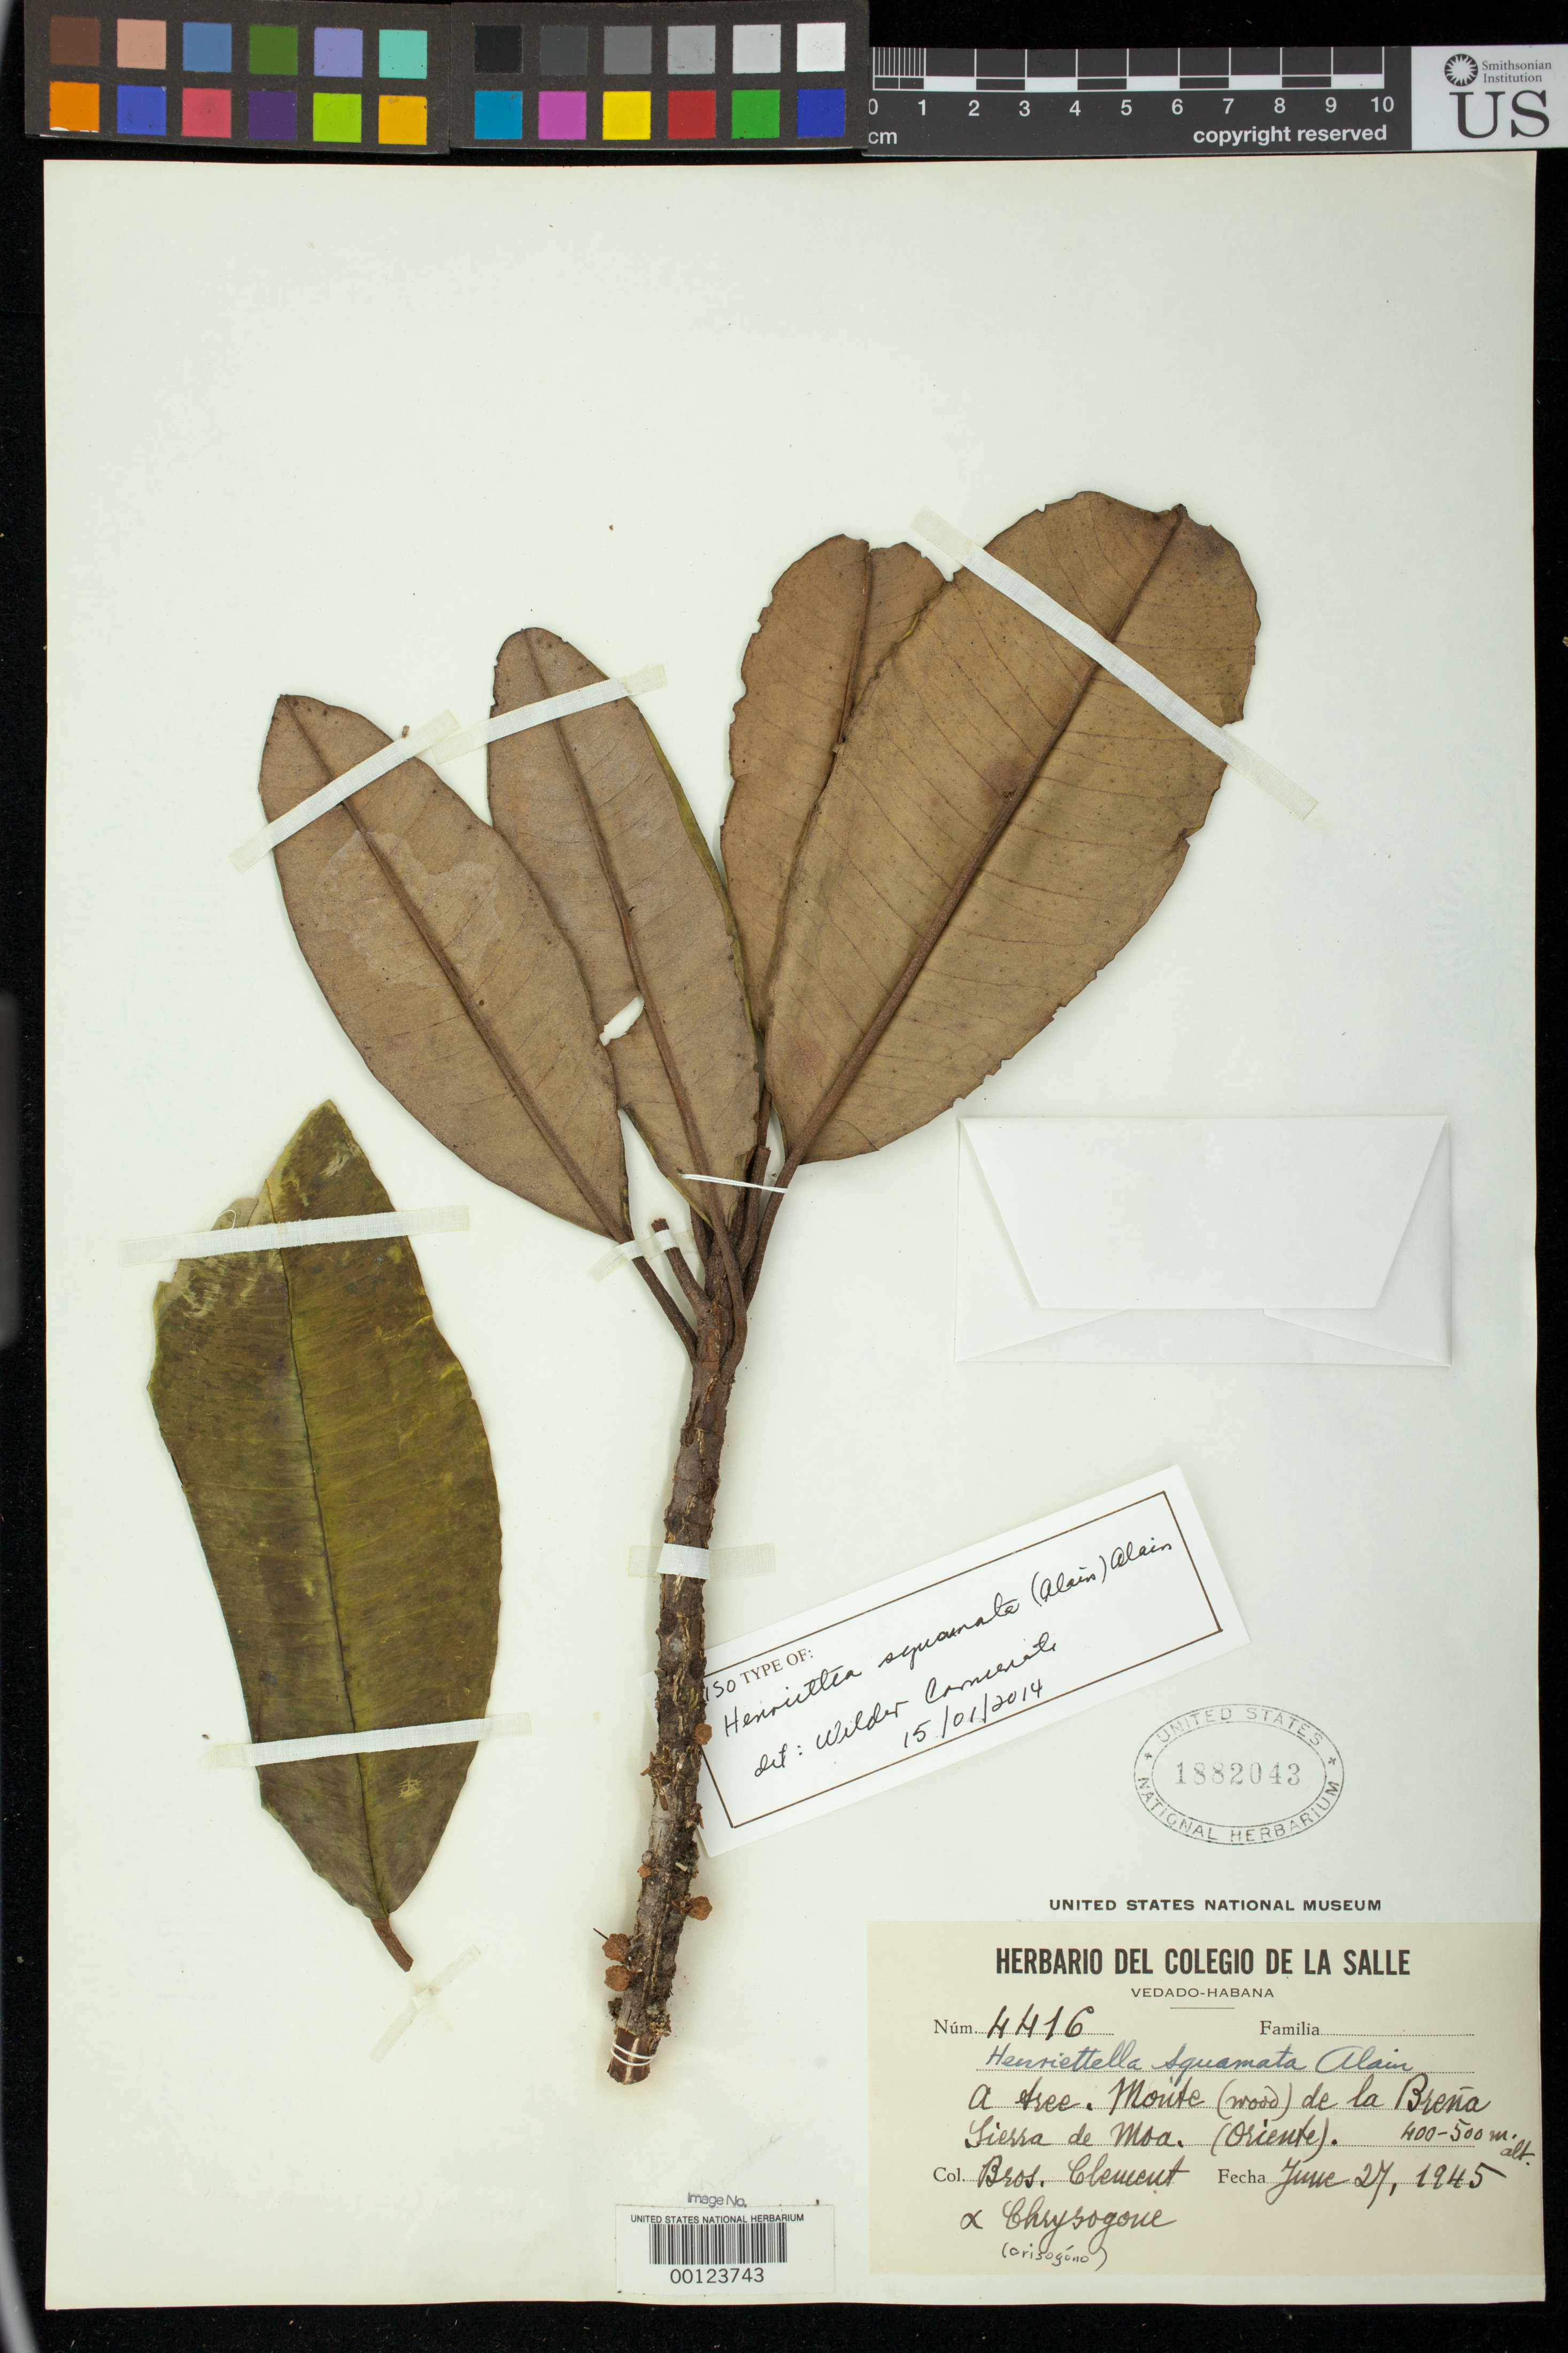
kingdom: Plantae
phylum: Tracheophyta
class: Magnoliopsida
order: Myrtales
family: Melastomataceae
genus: Henriettella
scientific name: Henriettella squamata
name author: Alain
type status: Isotype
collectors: A. Clément Téteau & Bro. Chrysogone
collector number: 4416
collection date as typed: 27 Jun 1945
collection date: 1945-06-27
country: Cuba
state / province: Oriente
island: Greater Antilles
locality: Sierra de Moa.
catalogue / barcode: US 1882043